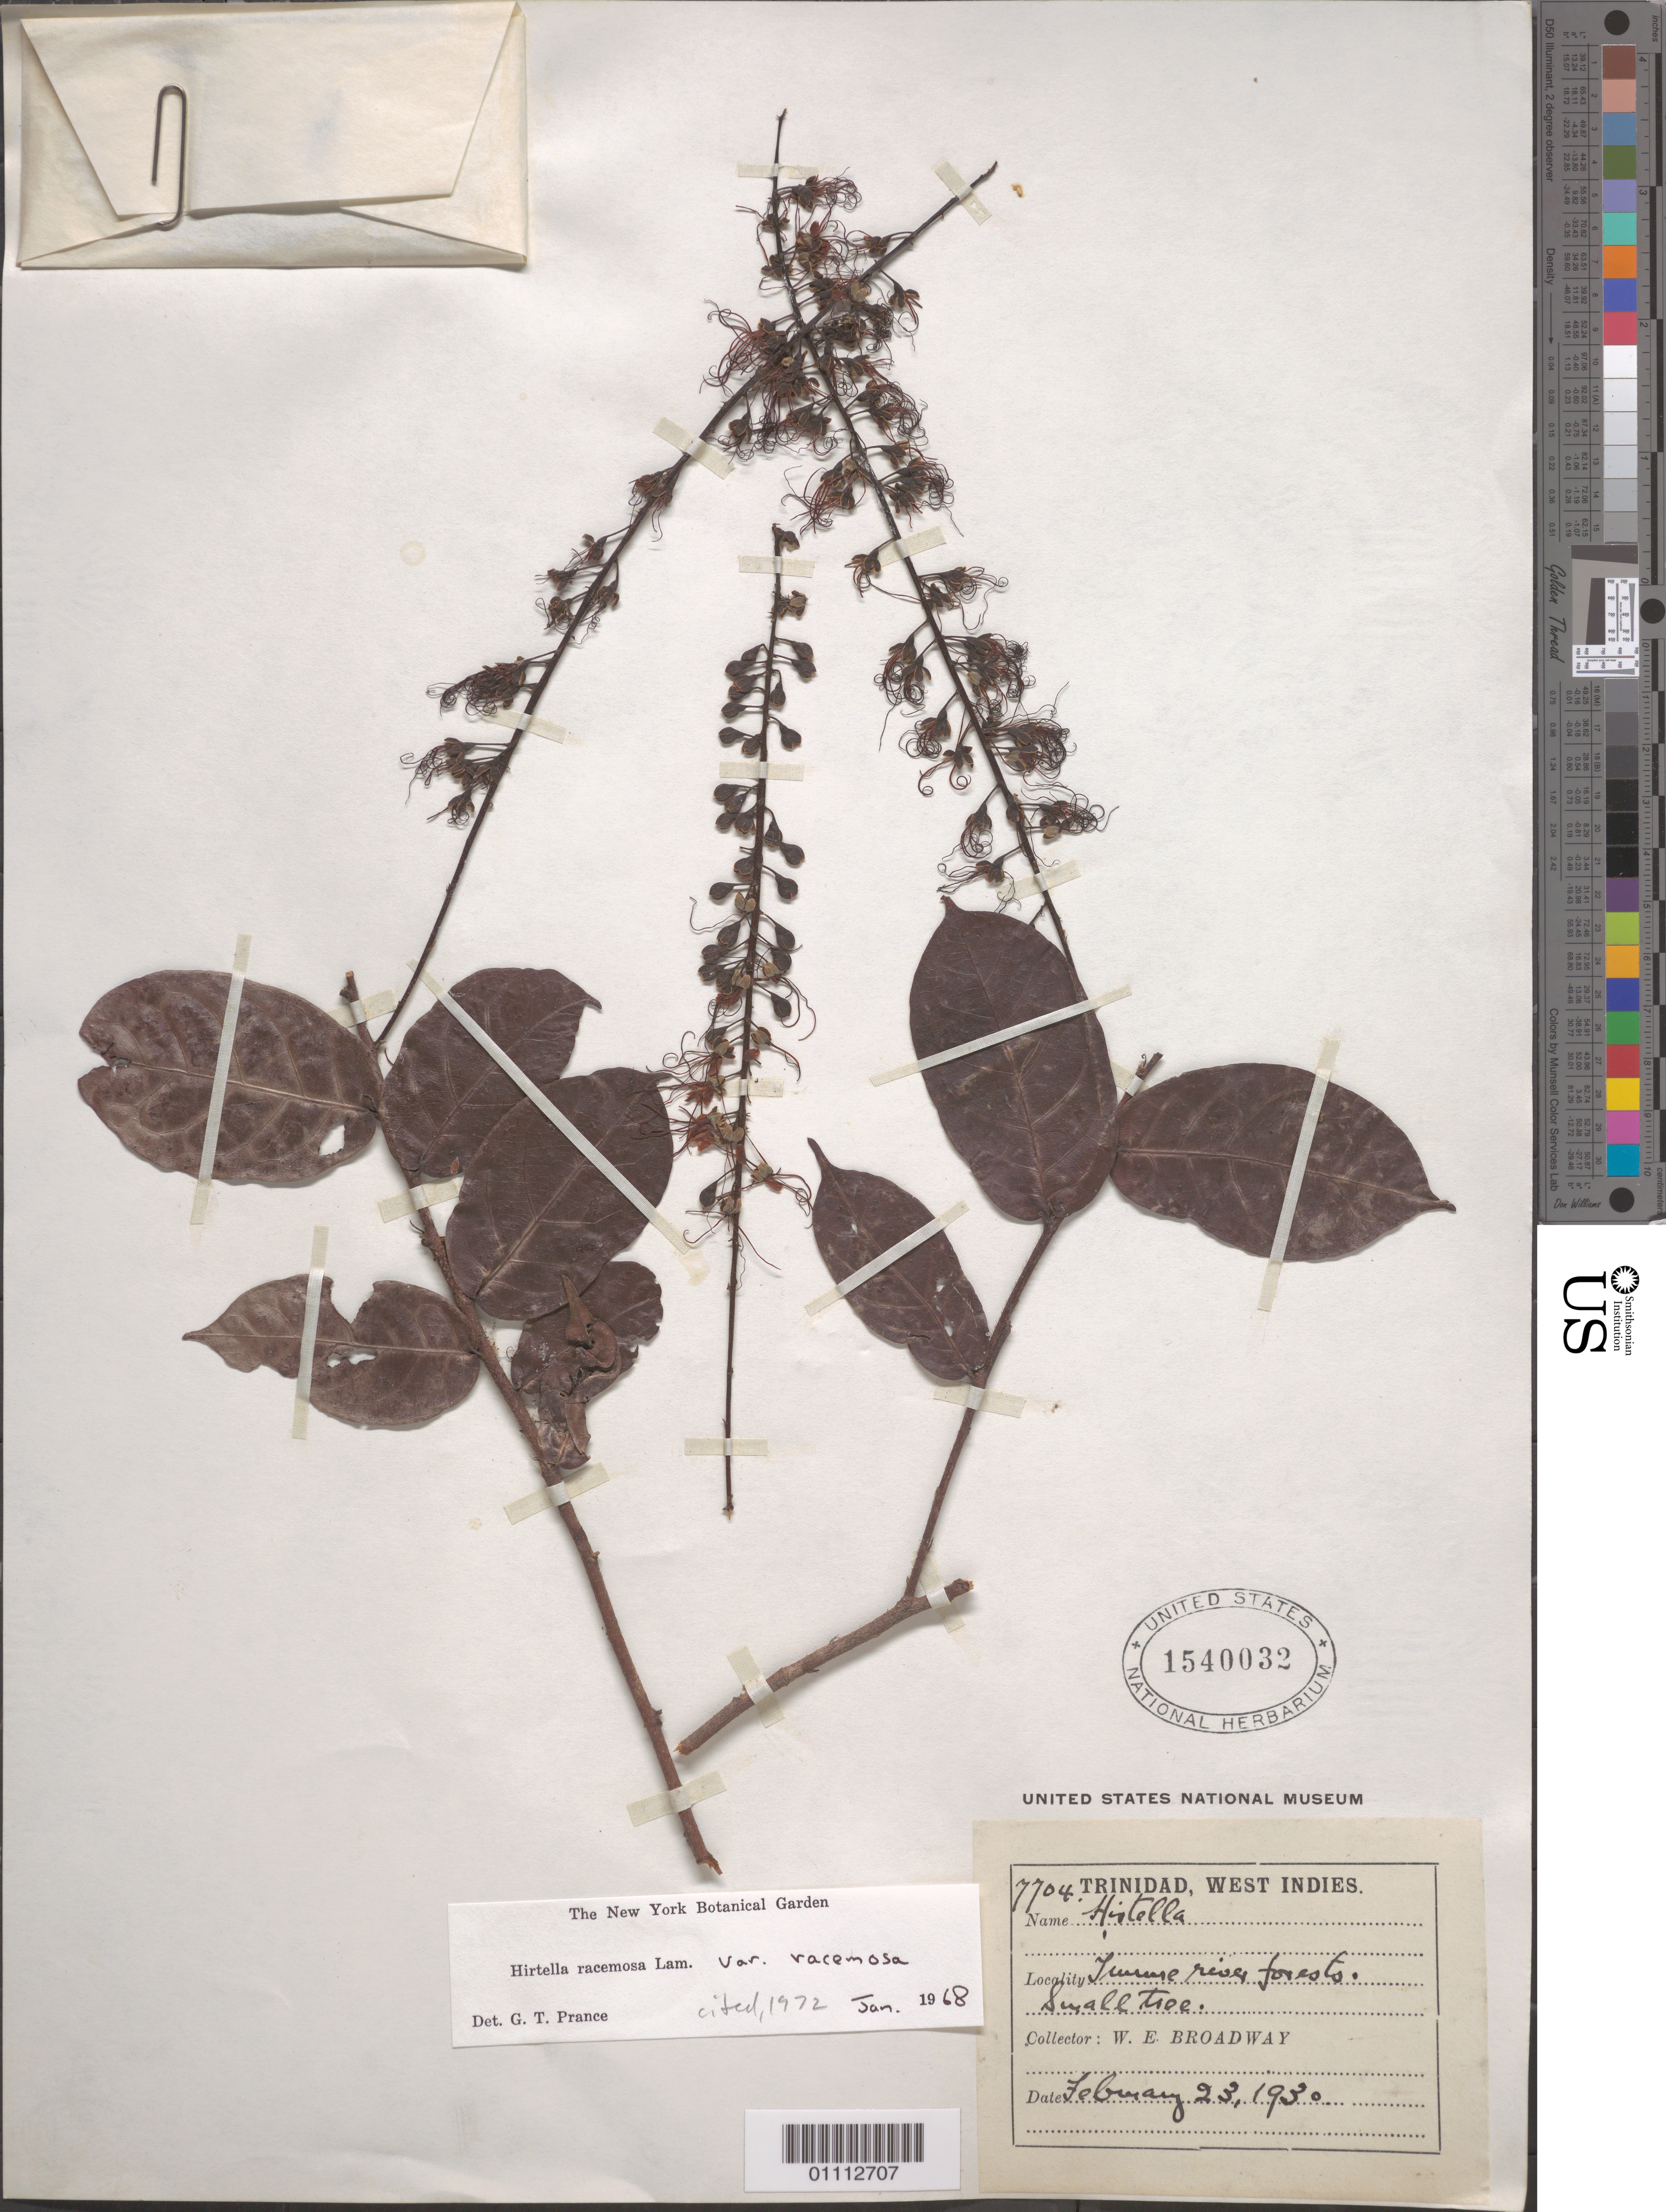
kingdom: Plantae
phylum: Tracheophyta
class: Magnoliopsida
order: Malpighiales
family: Chrysobalanaceae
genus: Hirtella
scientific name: Hirtella silicea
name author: Griseb.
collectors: W. E. Broadway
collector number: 7704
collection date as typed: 23 Feb 1930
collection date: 1930-02-23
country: Trinidad and Tobago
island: Trinidad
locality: River forest. Small tide.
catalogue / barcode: US 1540032